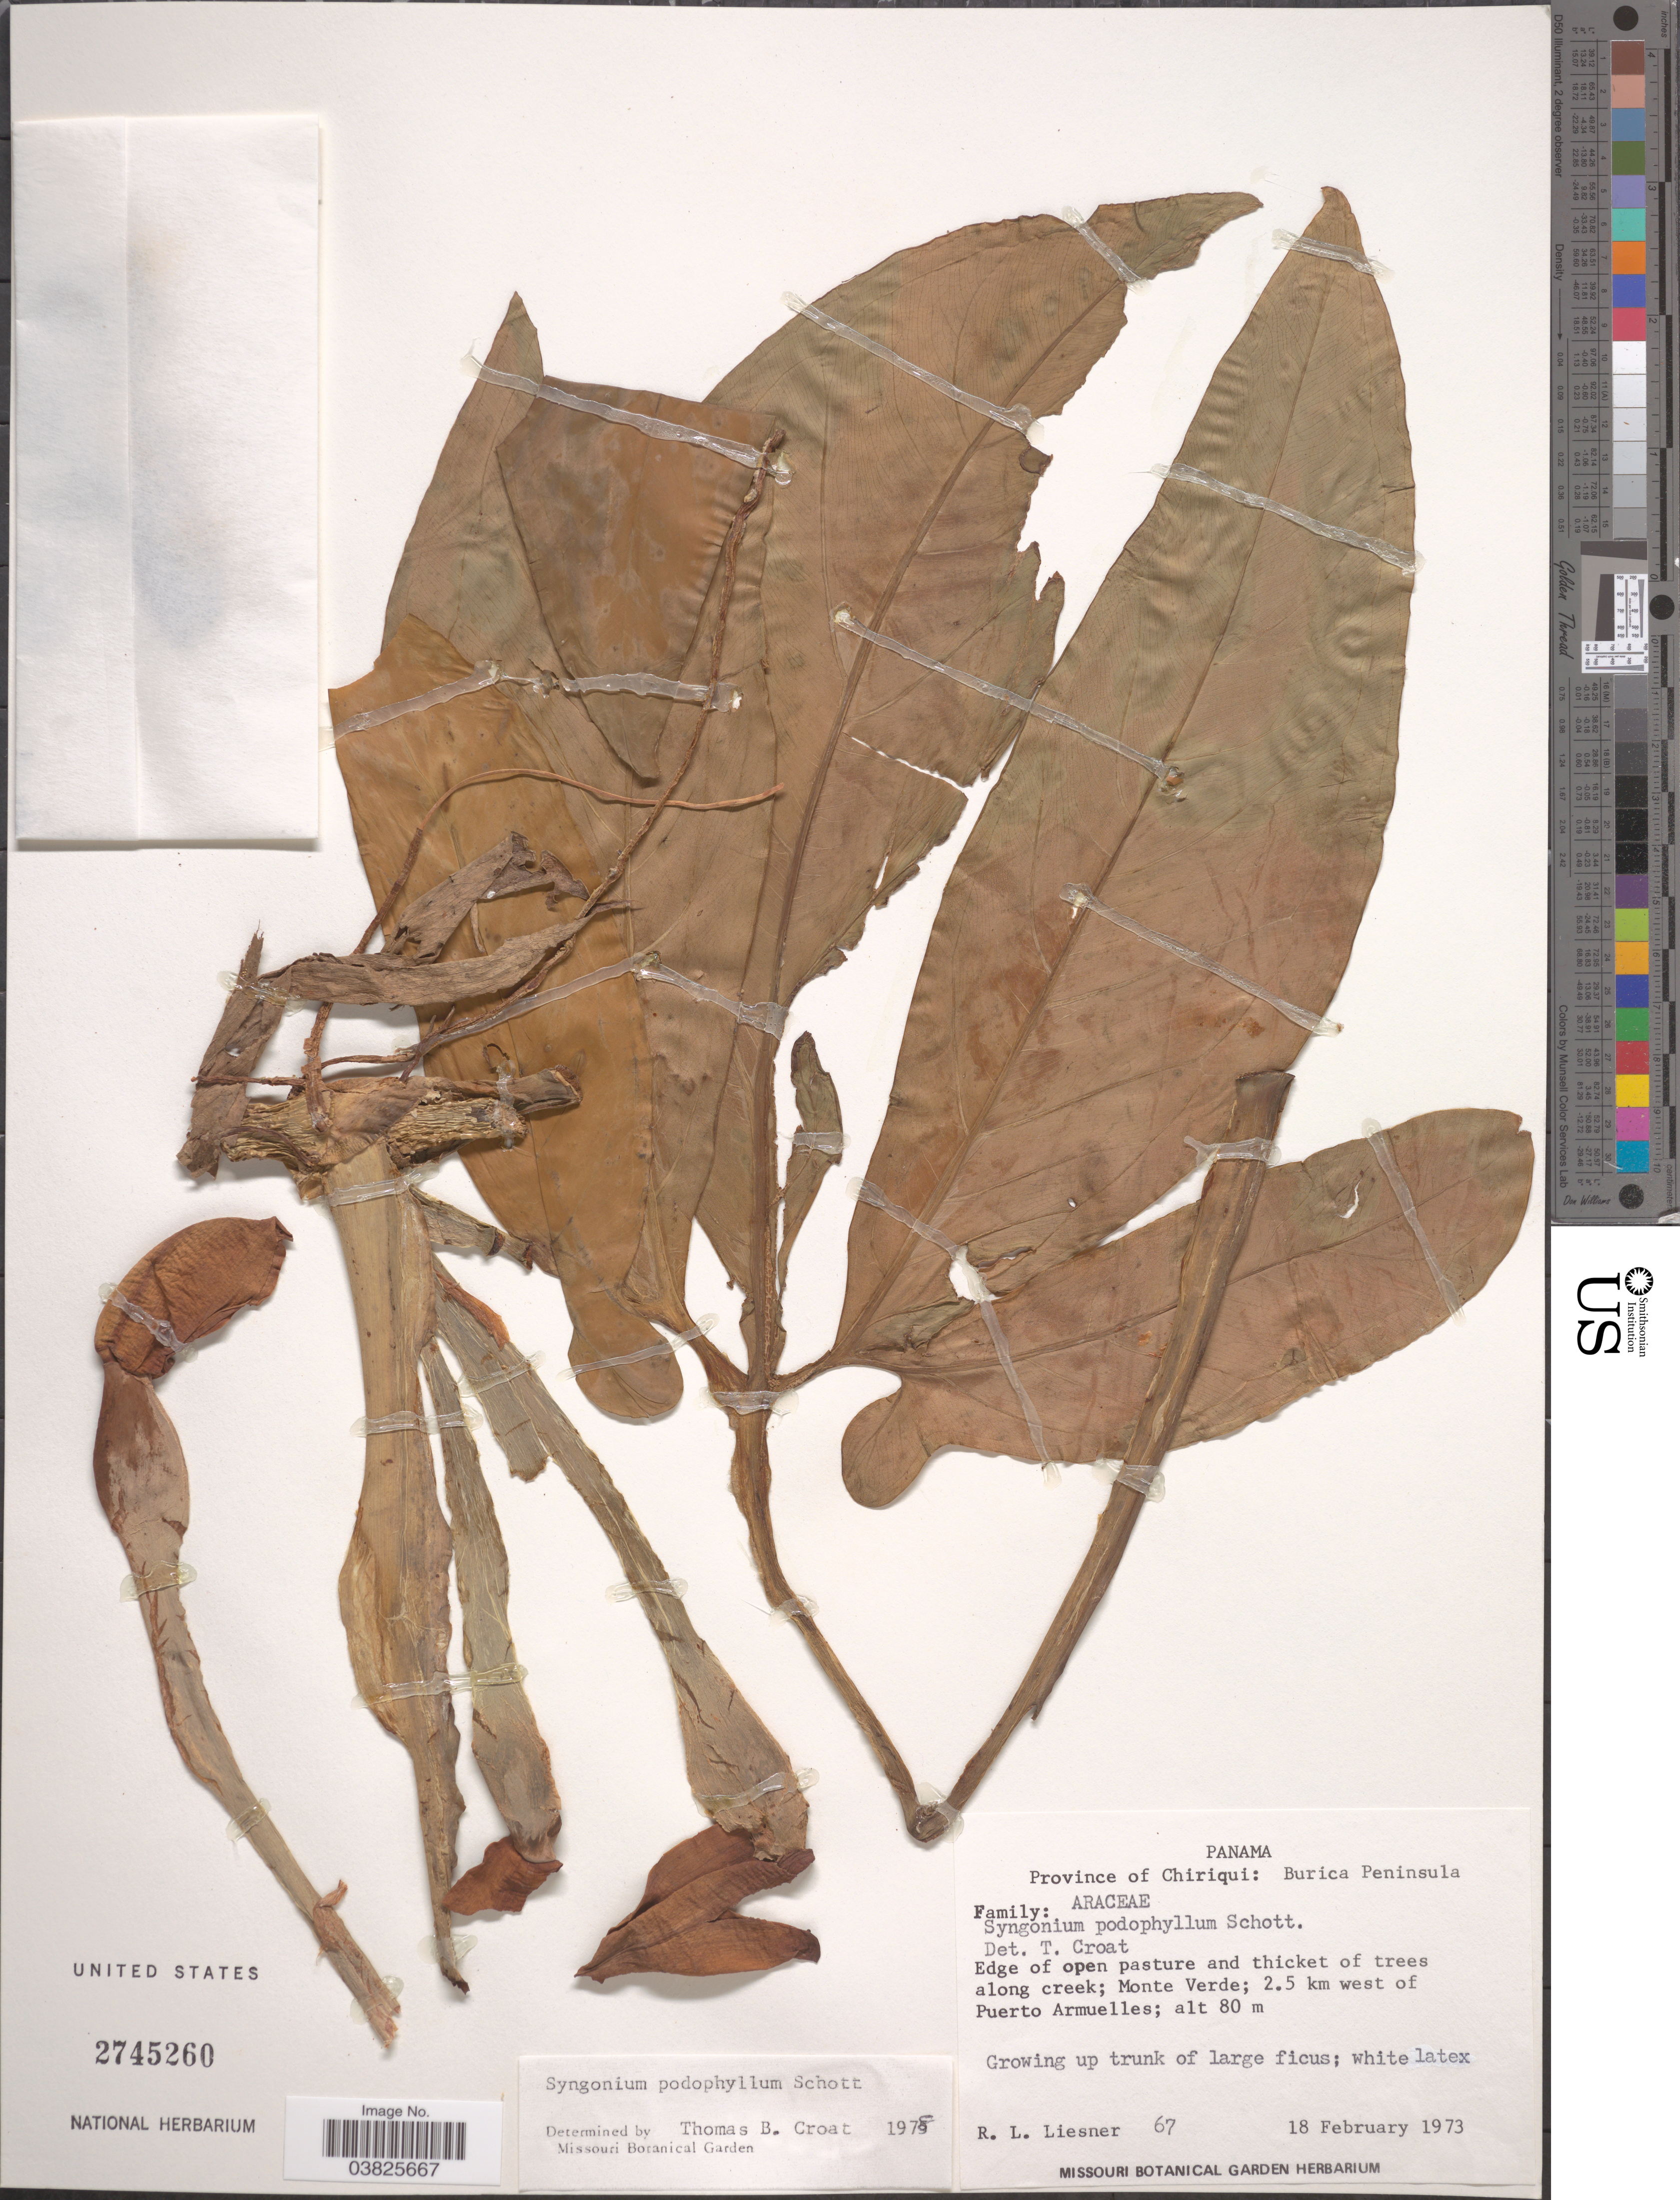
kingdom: Plantae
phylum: Tracheophyta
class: Liliopsida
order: Alismatales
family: Araceae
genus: Syngonium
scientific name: Syngonium podophyllum 'Lemon-Lime'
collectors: R. L. Liesner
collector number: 67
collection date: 1973-02-18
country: Panama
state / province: Chiriqui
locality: Burica Peninsula. Edge of open pasture and thicket of trees along creek; Monte Verde; 2.5 km west of Puerto Armuelles.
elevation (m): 80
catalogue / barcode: US 2745260